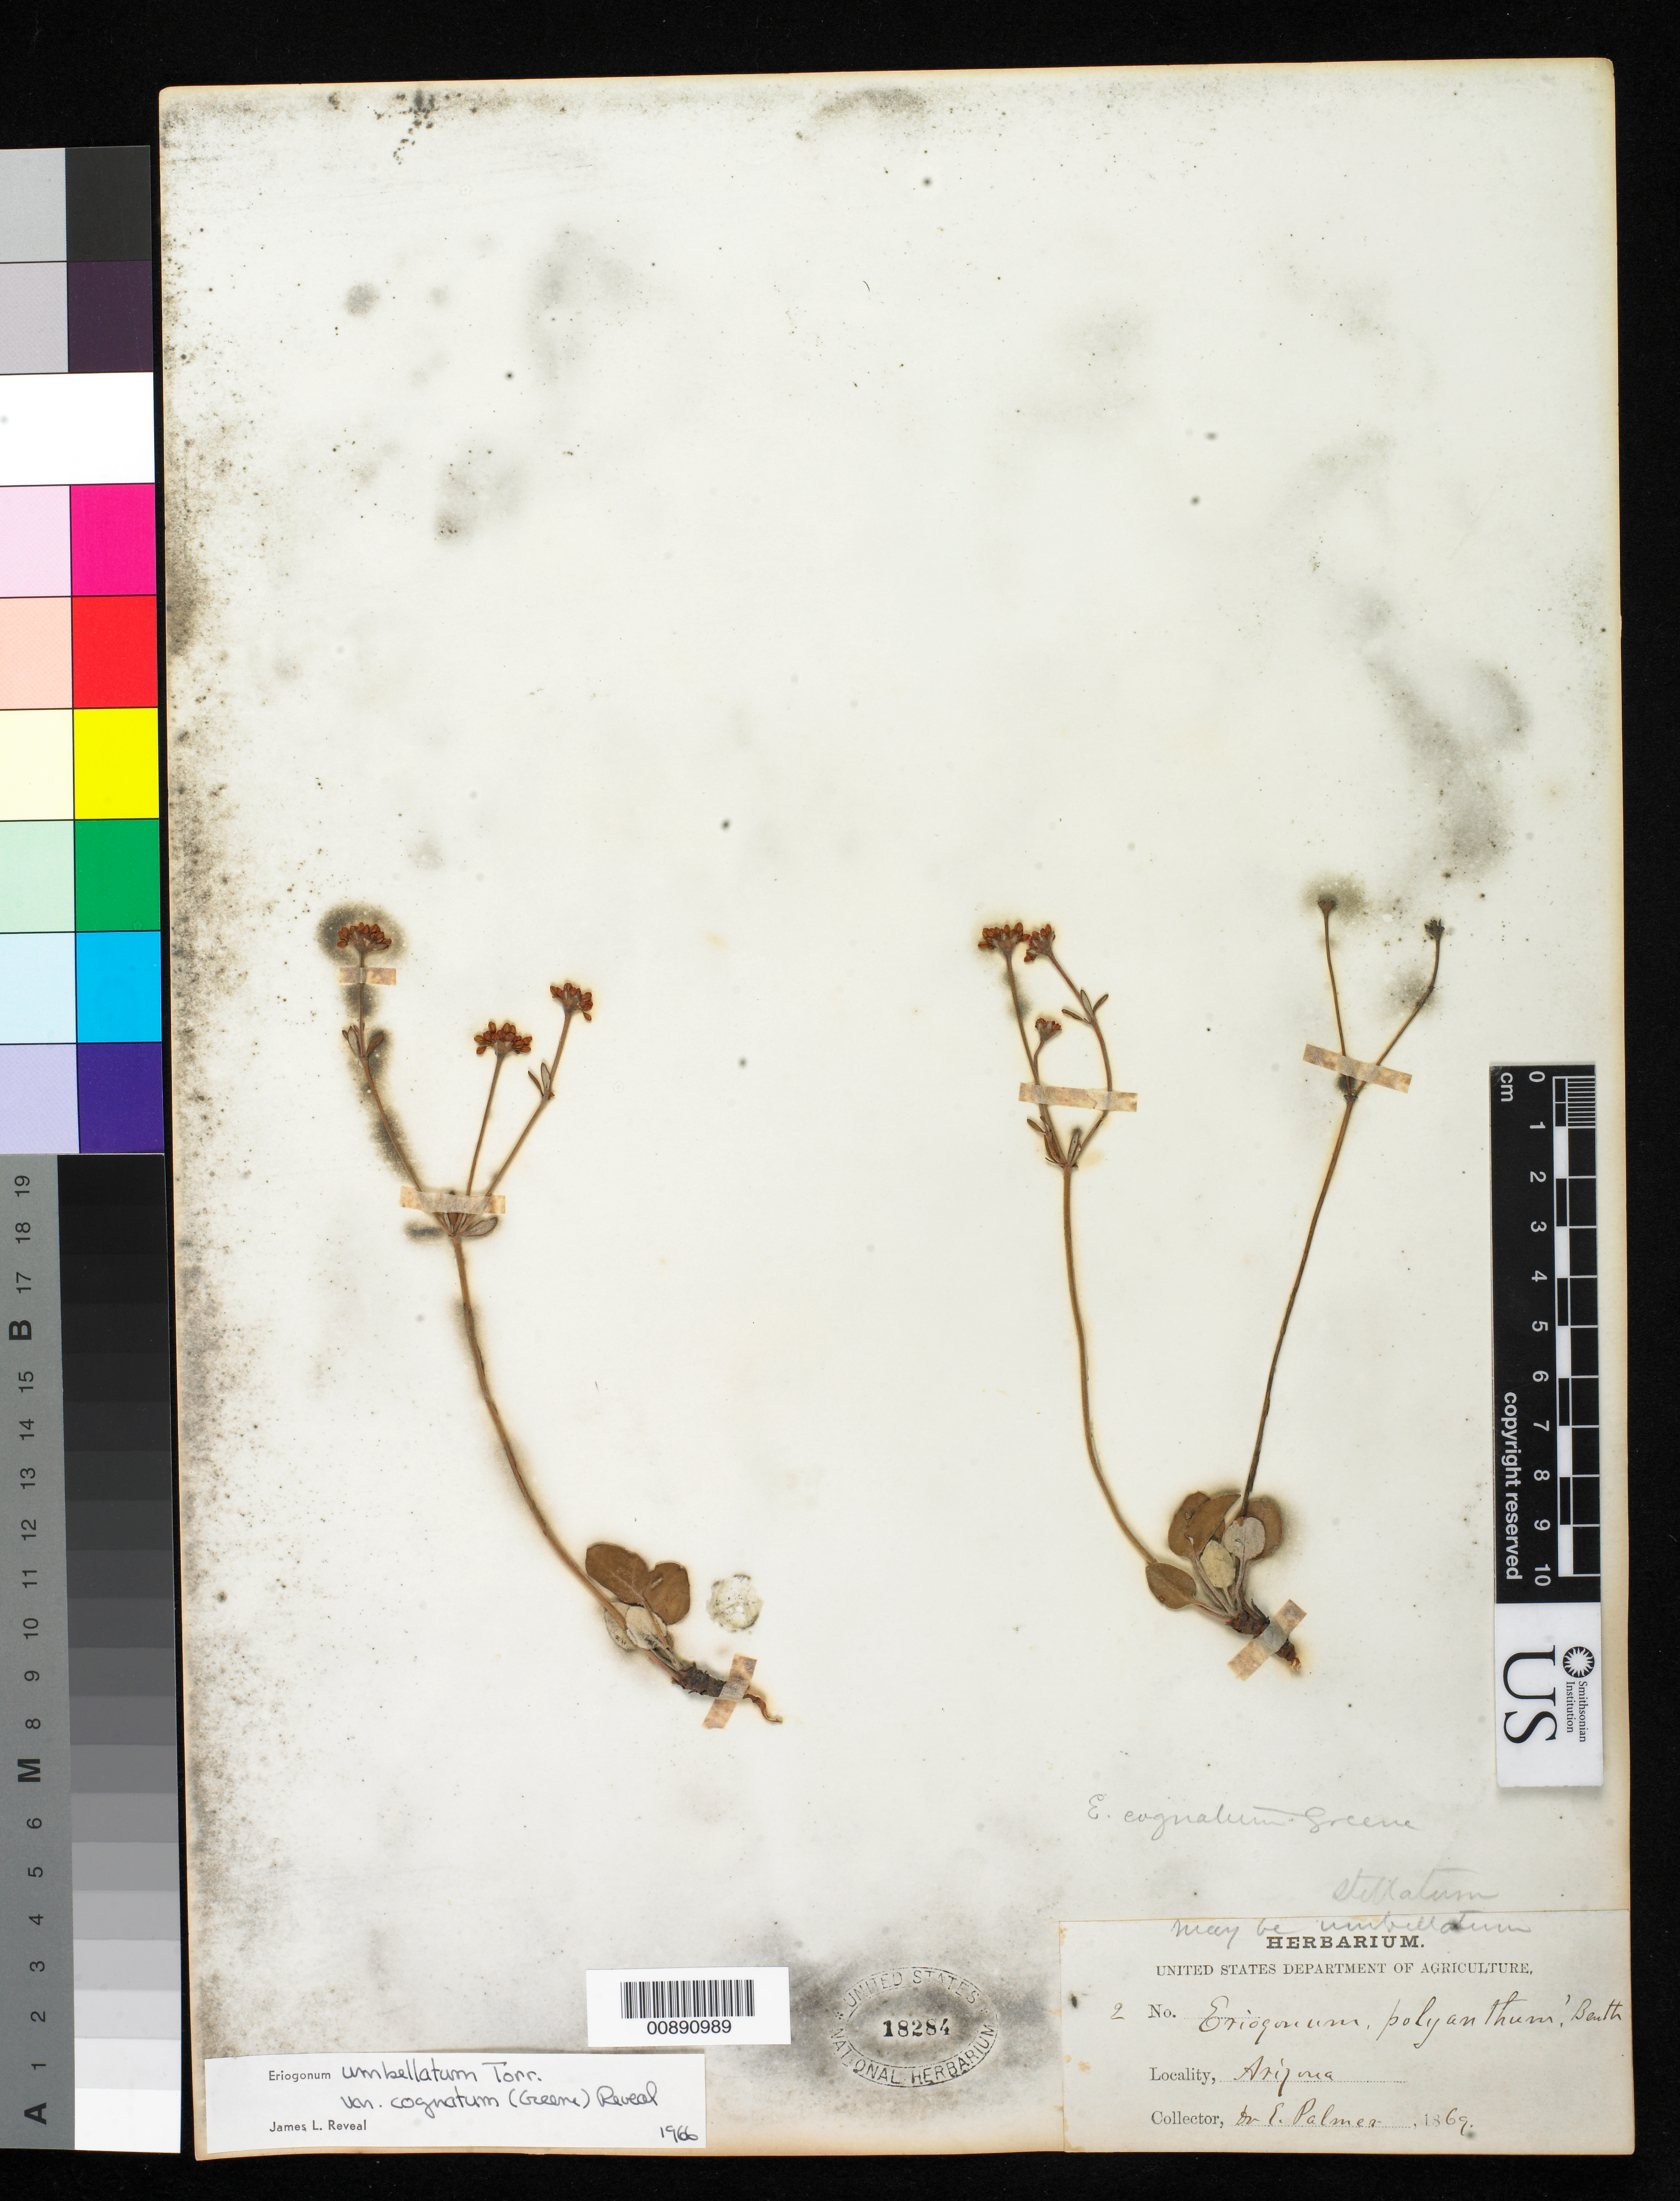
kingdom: Plantae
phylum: Tracheophyta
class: Magnoliopsida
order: Caryophyllales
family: Polygonaceae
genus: Eriogonum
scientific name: Eriogonum umbellatum var. cognatum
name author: (Greene) Reveal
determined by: Reveal, J. L.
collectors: E. Palmer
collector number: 2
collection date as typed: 1869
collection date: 1869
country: United States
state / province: Arizona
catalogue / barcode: US 18284